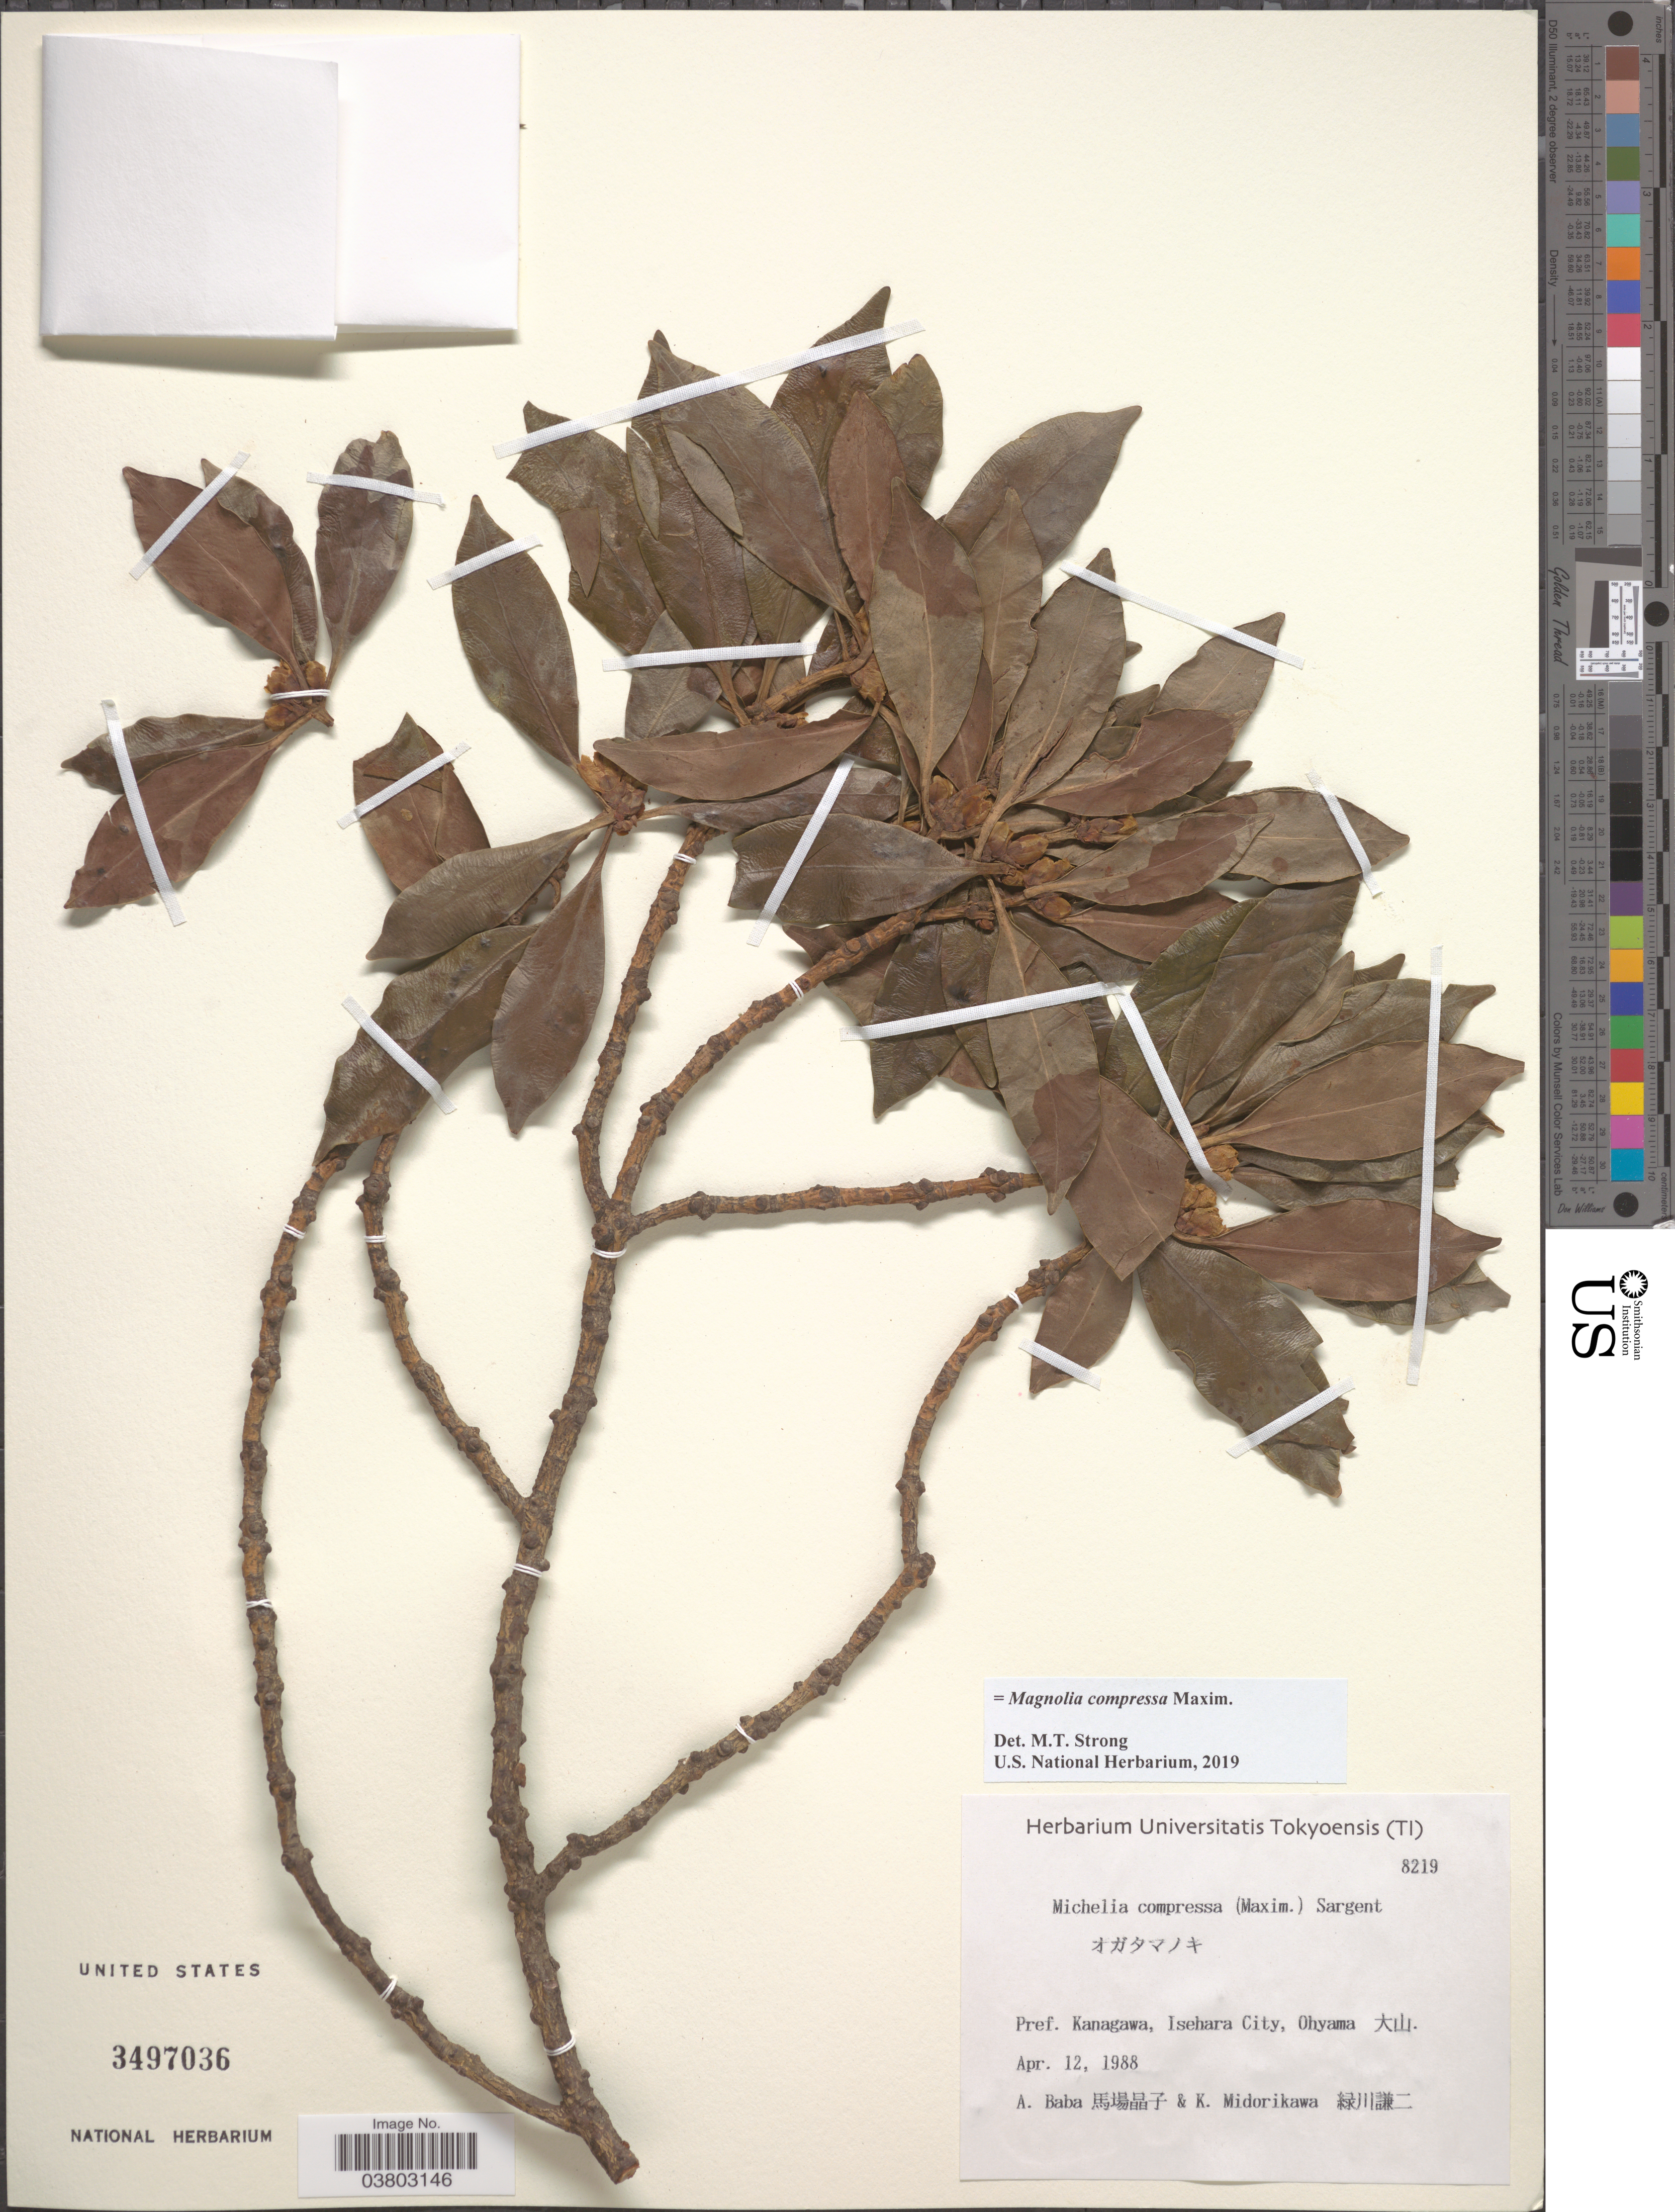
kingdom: Plantae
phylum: Tracheophyta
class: Magnoliopsida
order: Magnoliales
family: Magnoliaceae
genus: Magnolia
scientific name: Magnolia compressa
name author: Maxim.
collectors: A. Baba & K. Midorikawa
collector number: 8219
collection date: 1988-04-12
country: Japan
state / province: Kanagawa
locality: Pref. Kanagawa, Isehara City, Ohyama X.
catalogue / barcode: US 3497036